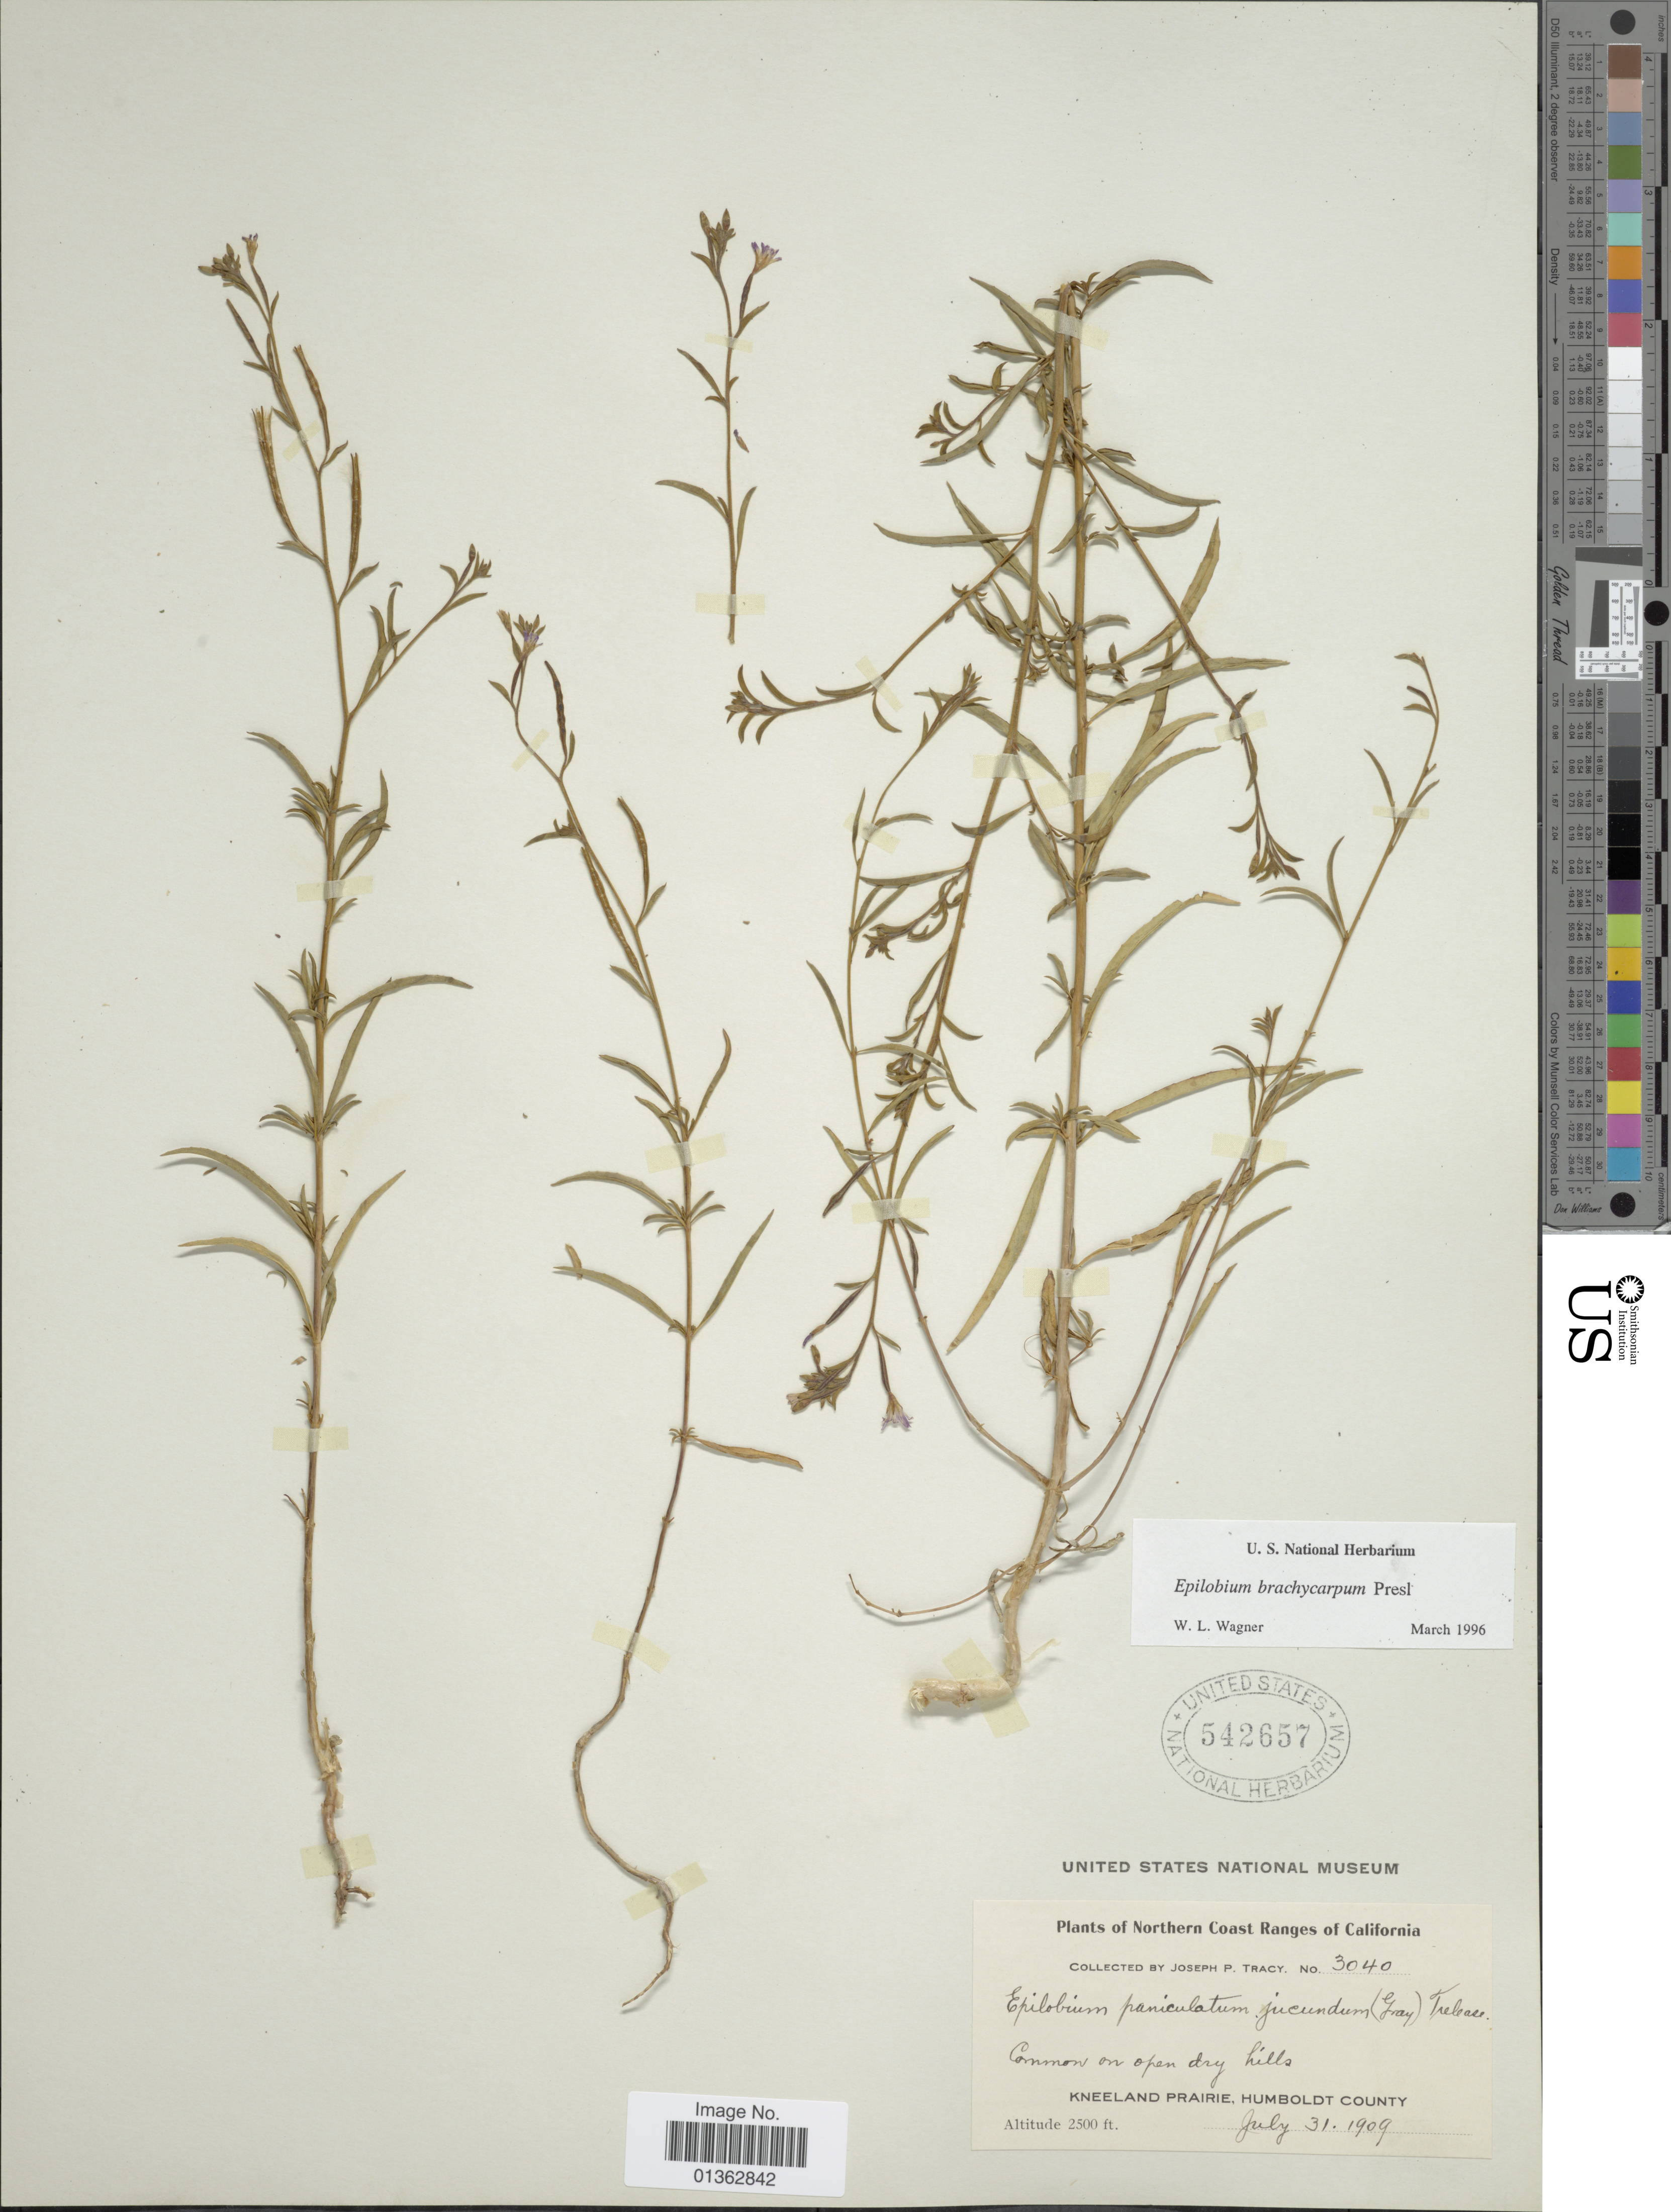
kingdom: Plantae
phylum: Tracheophyta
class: Magnoliopsida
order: Myrtales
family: Onagraceae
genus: Epilobium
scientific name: Epilobium brachycarpum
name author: C. Presl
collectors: J. Tracy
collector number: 3040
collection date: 1909-07-31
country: United States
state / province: California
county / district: Humboldt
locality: Northern Coast Ranges. Kneeland Prairie, Humboldt County.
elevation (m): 762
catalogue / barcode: US 542657